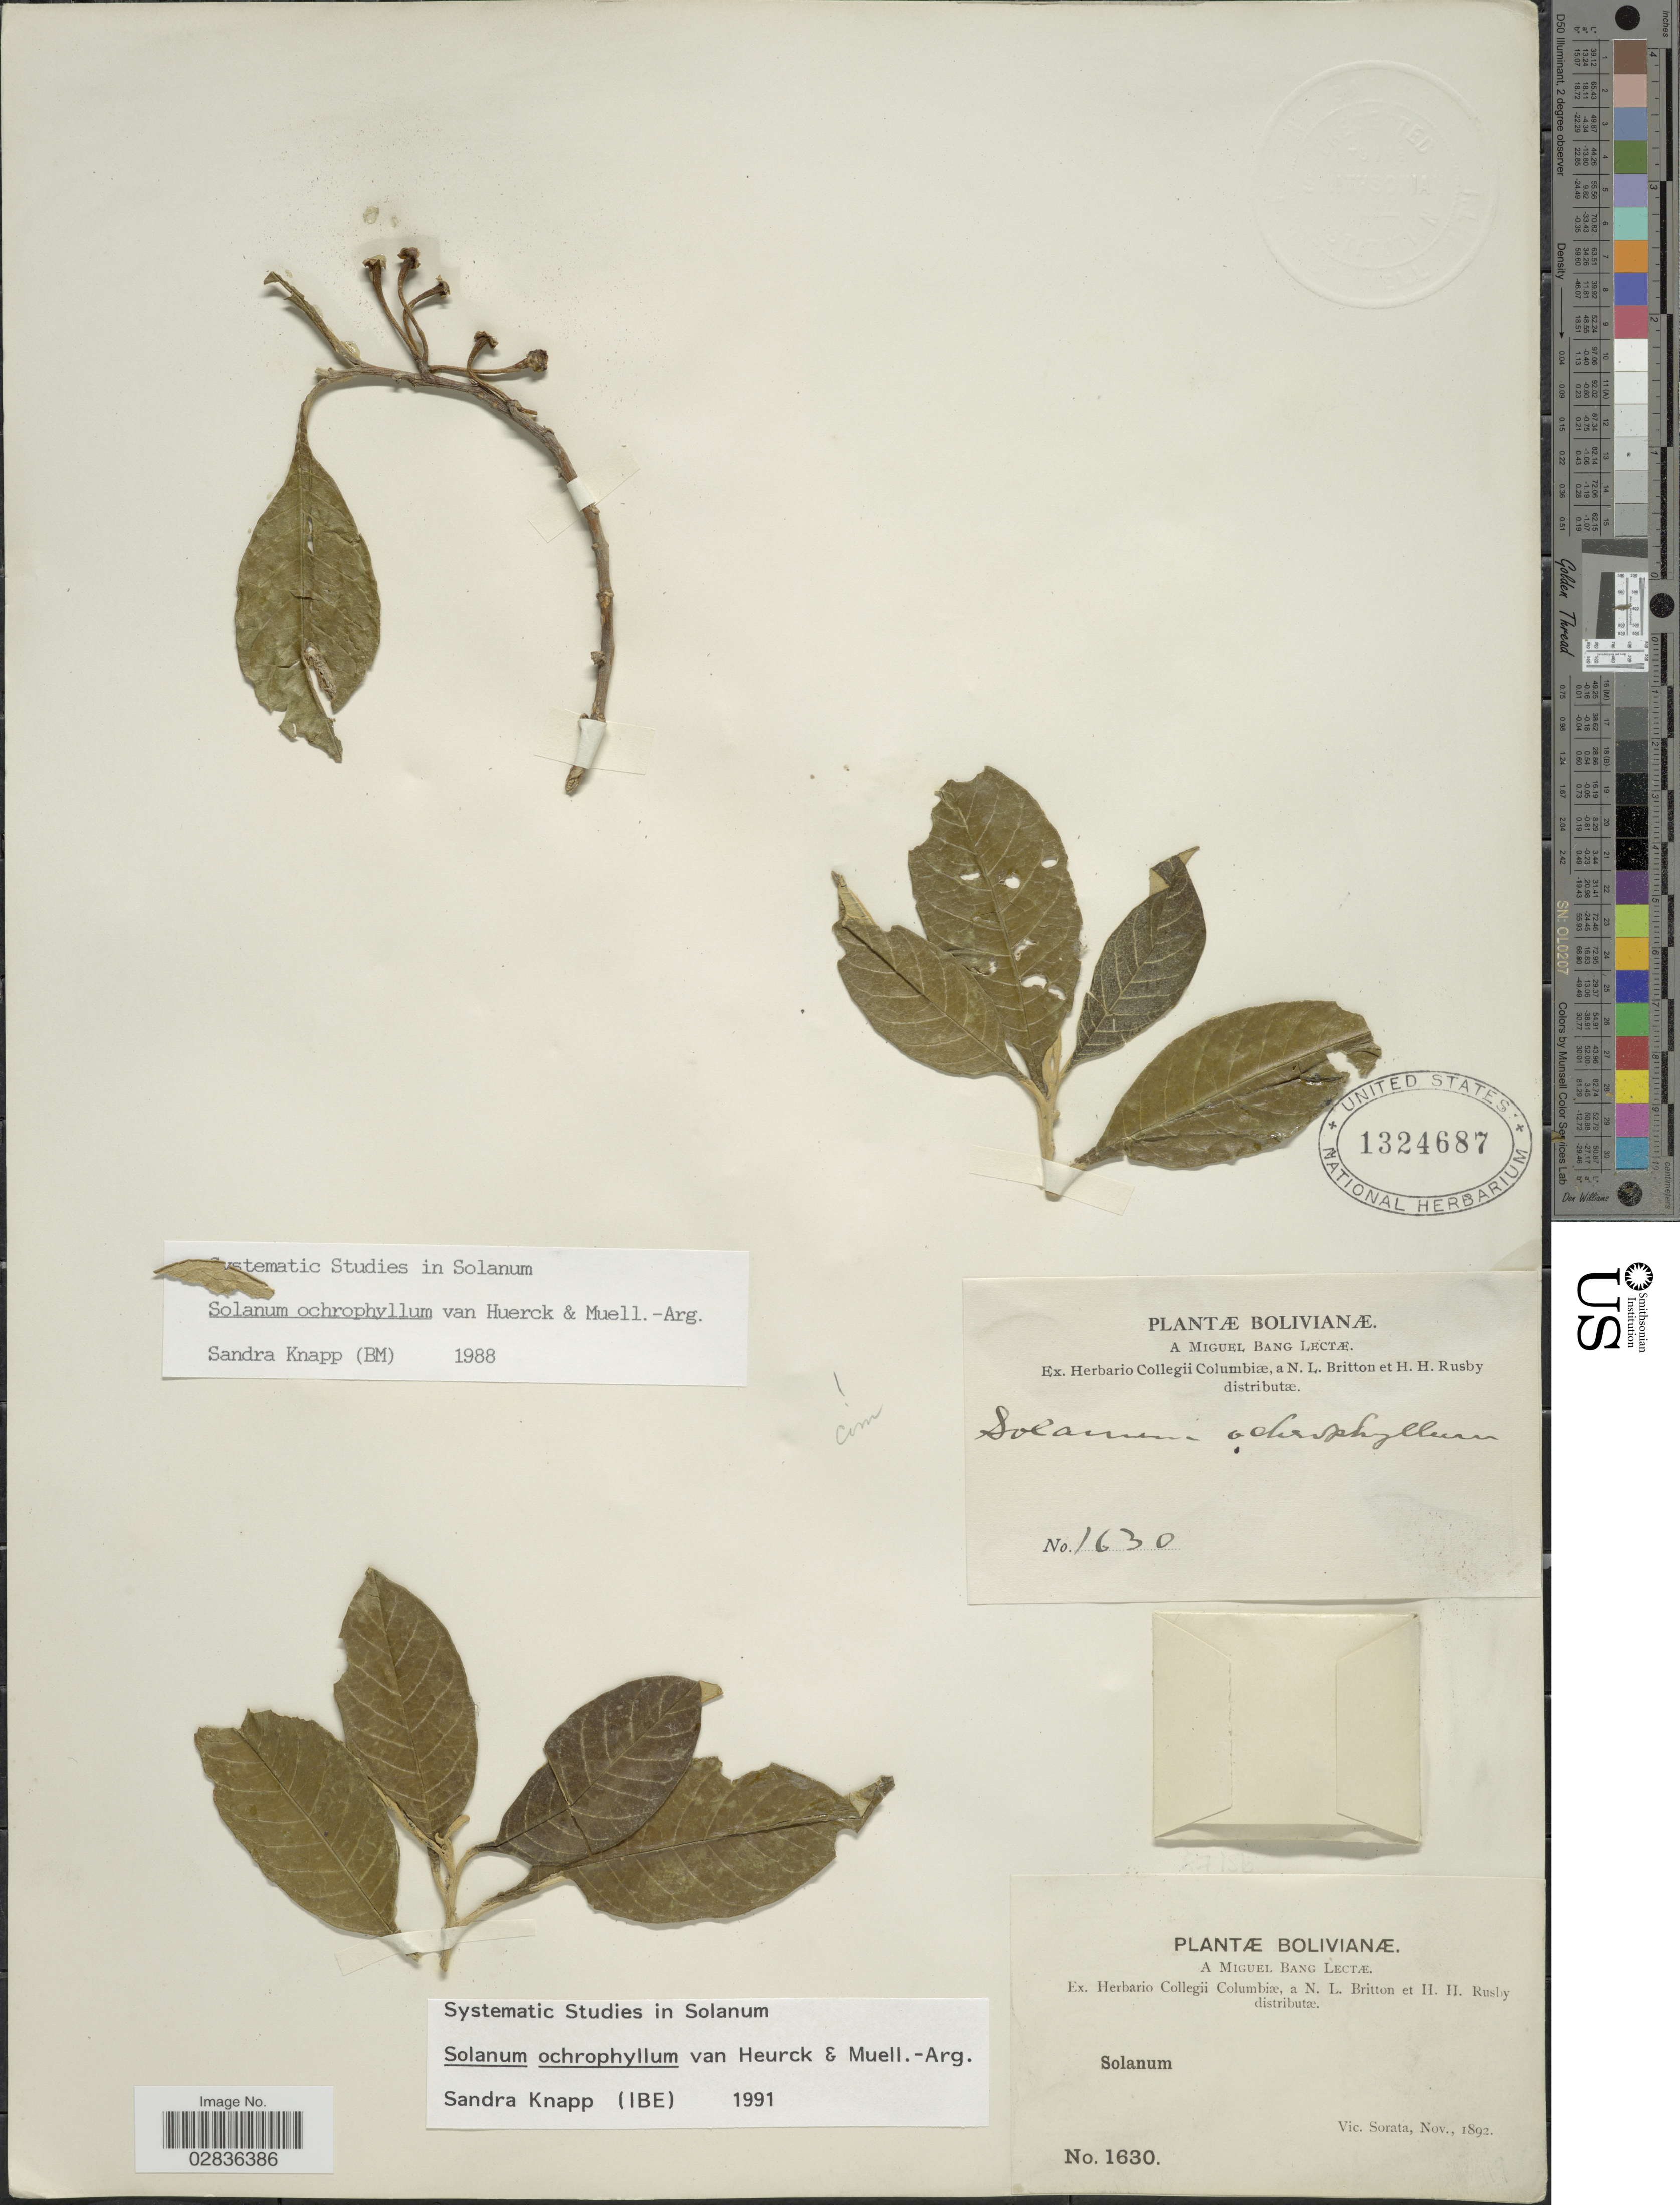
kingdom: Plantae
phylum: Tracheophyta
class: Magnoliopsida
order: Solanales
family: Solanaceae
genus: Solanum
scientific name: Solanum ochrophyllum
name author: Van Heurck & Müll. Arg.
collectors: M. Bang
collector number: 1630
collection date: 1892-11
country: Bolivia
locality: Vic. Sorata.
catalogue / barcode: US 1324687